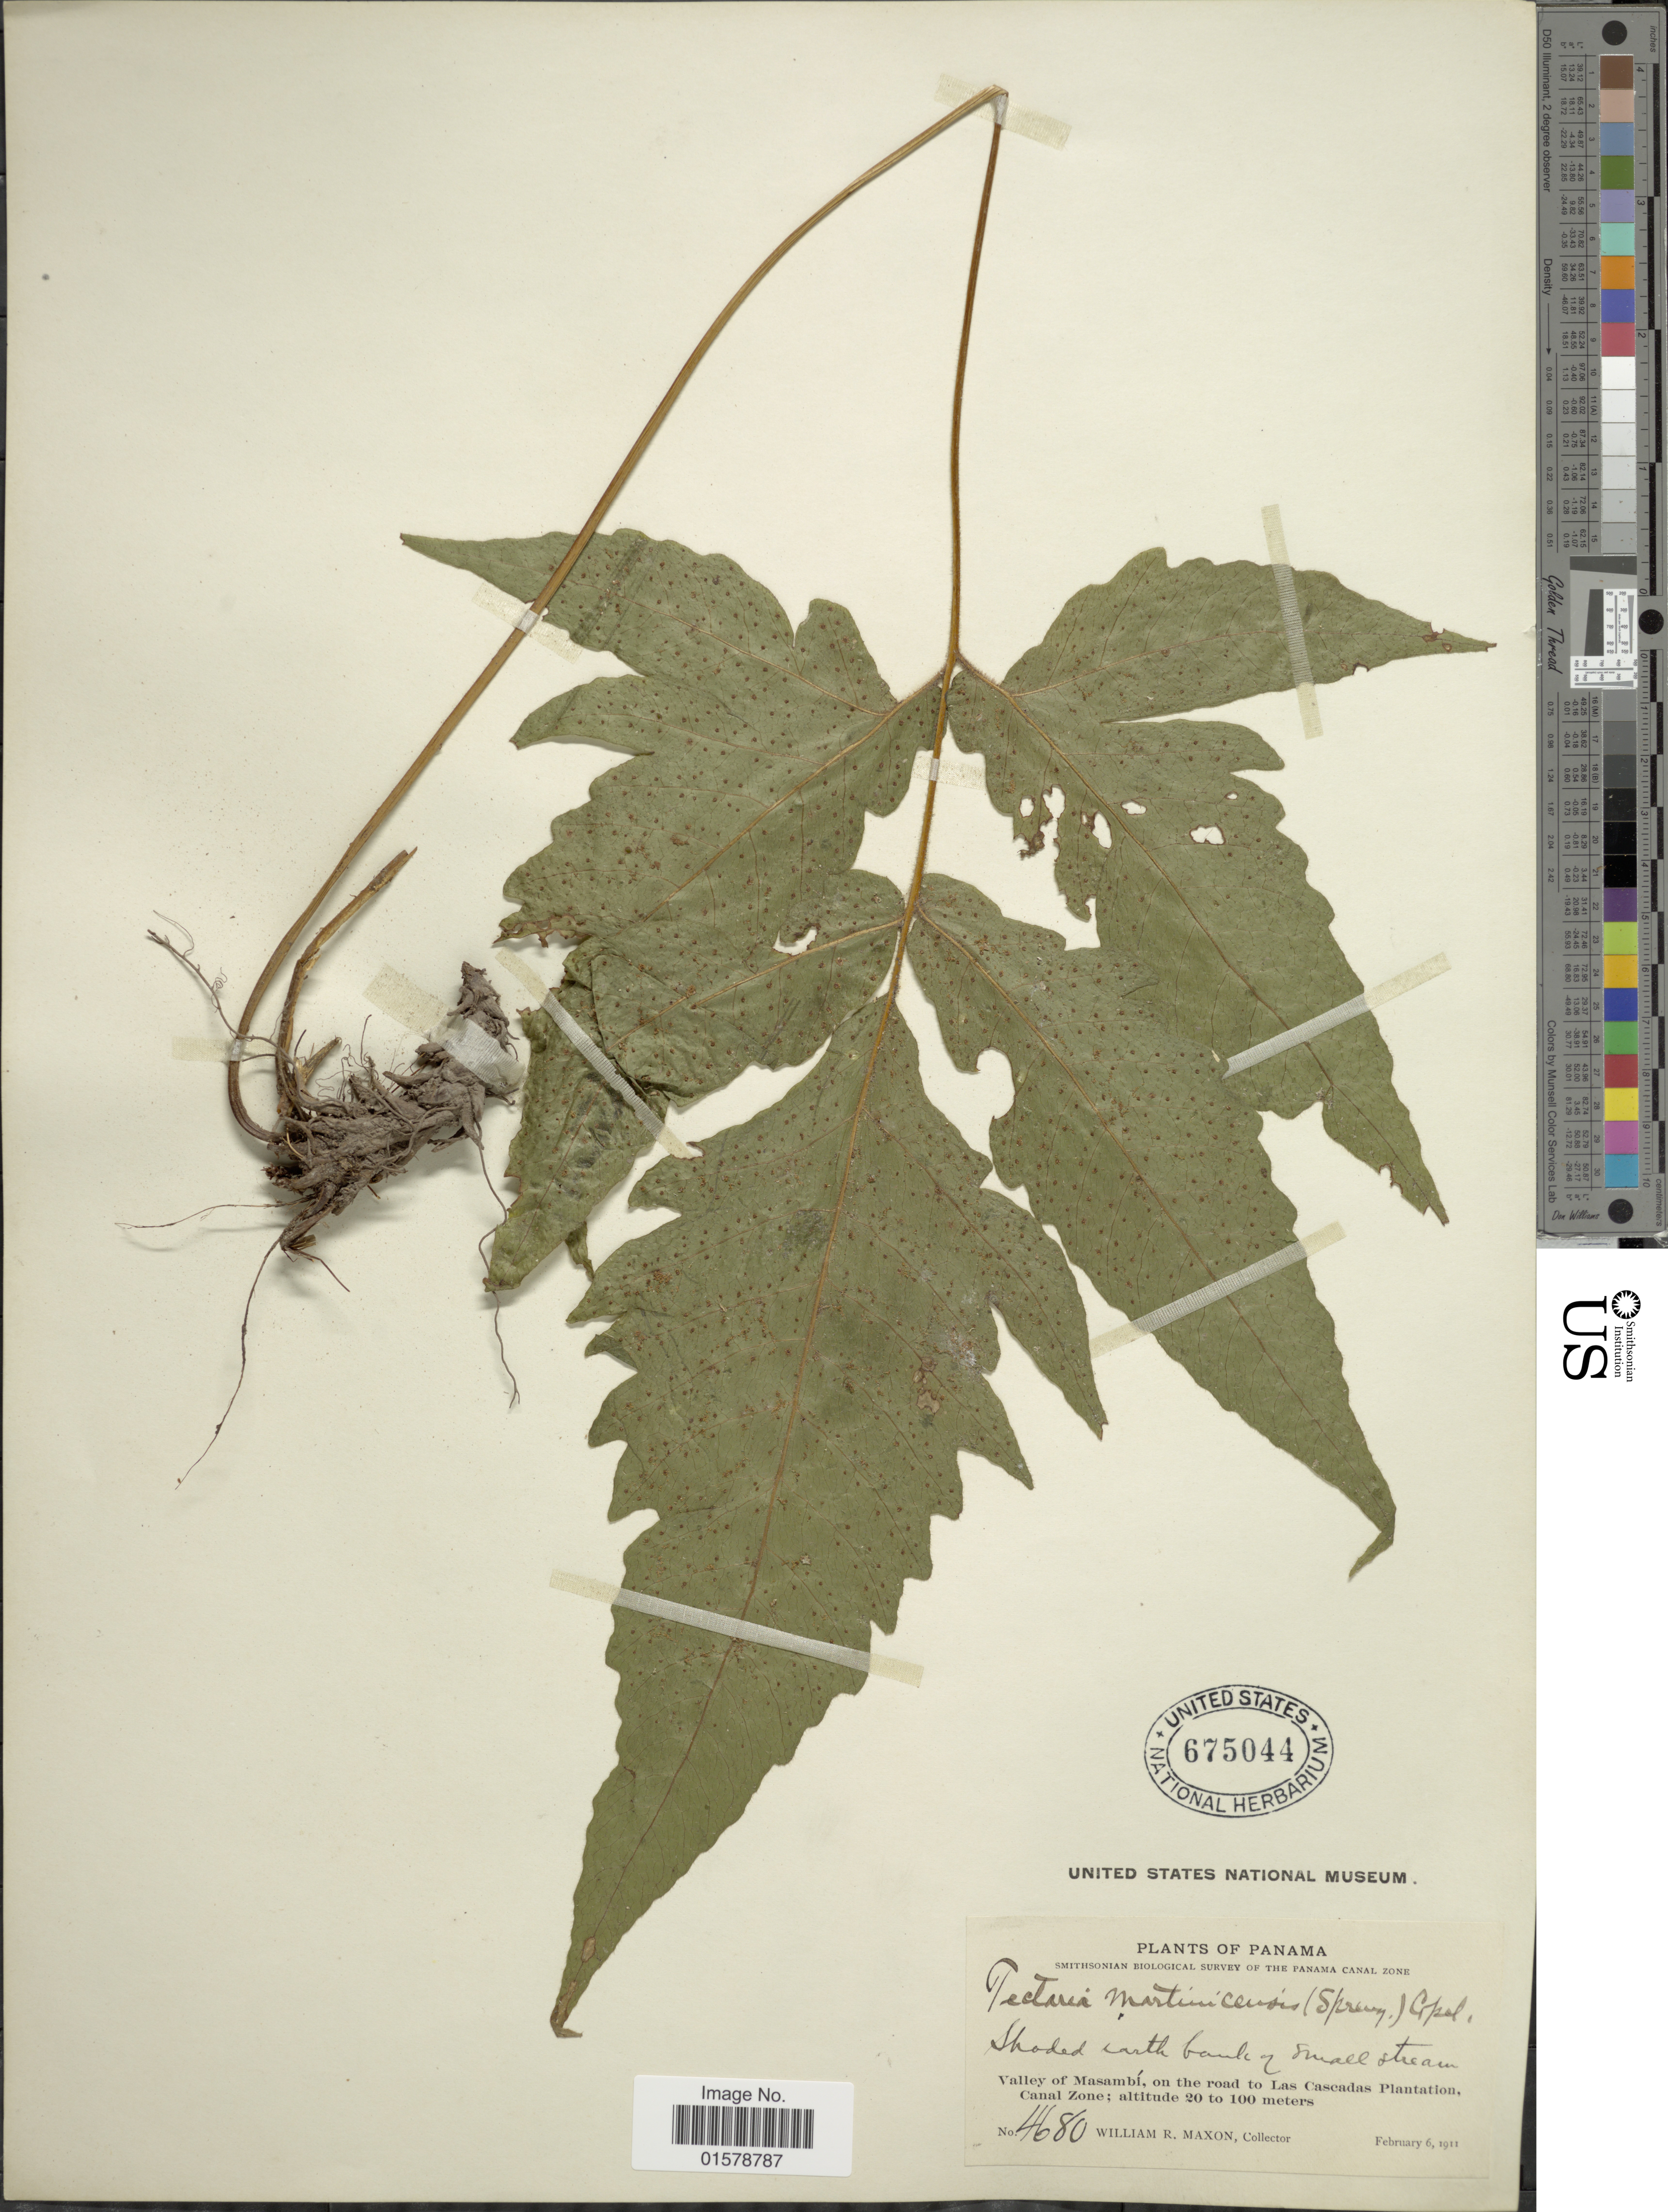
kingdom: Plantae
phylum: Tracheophyta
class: Polypodiopsida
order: Polypodiales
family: Tectariaceae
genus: Tectaria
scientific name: Tectaria pilosa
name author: (Fée) Maxon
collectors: W. R. Maxon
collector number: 4680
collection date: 1911-02-06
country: Panama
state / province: Colón / Panamá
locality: Valley of Masambi, on the road to Las Cascadas Plantation, Canal Zone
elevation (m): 20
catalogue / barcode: US 675044